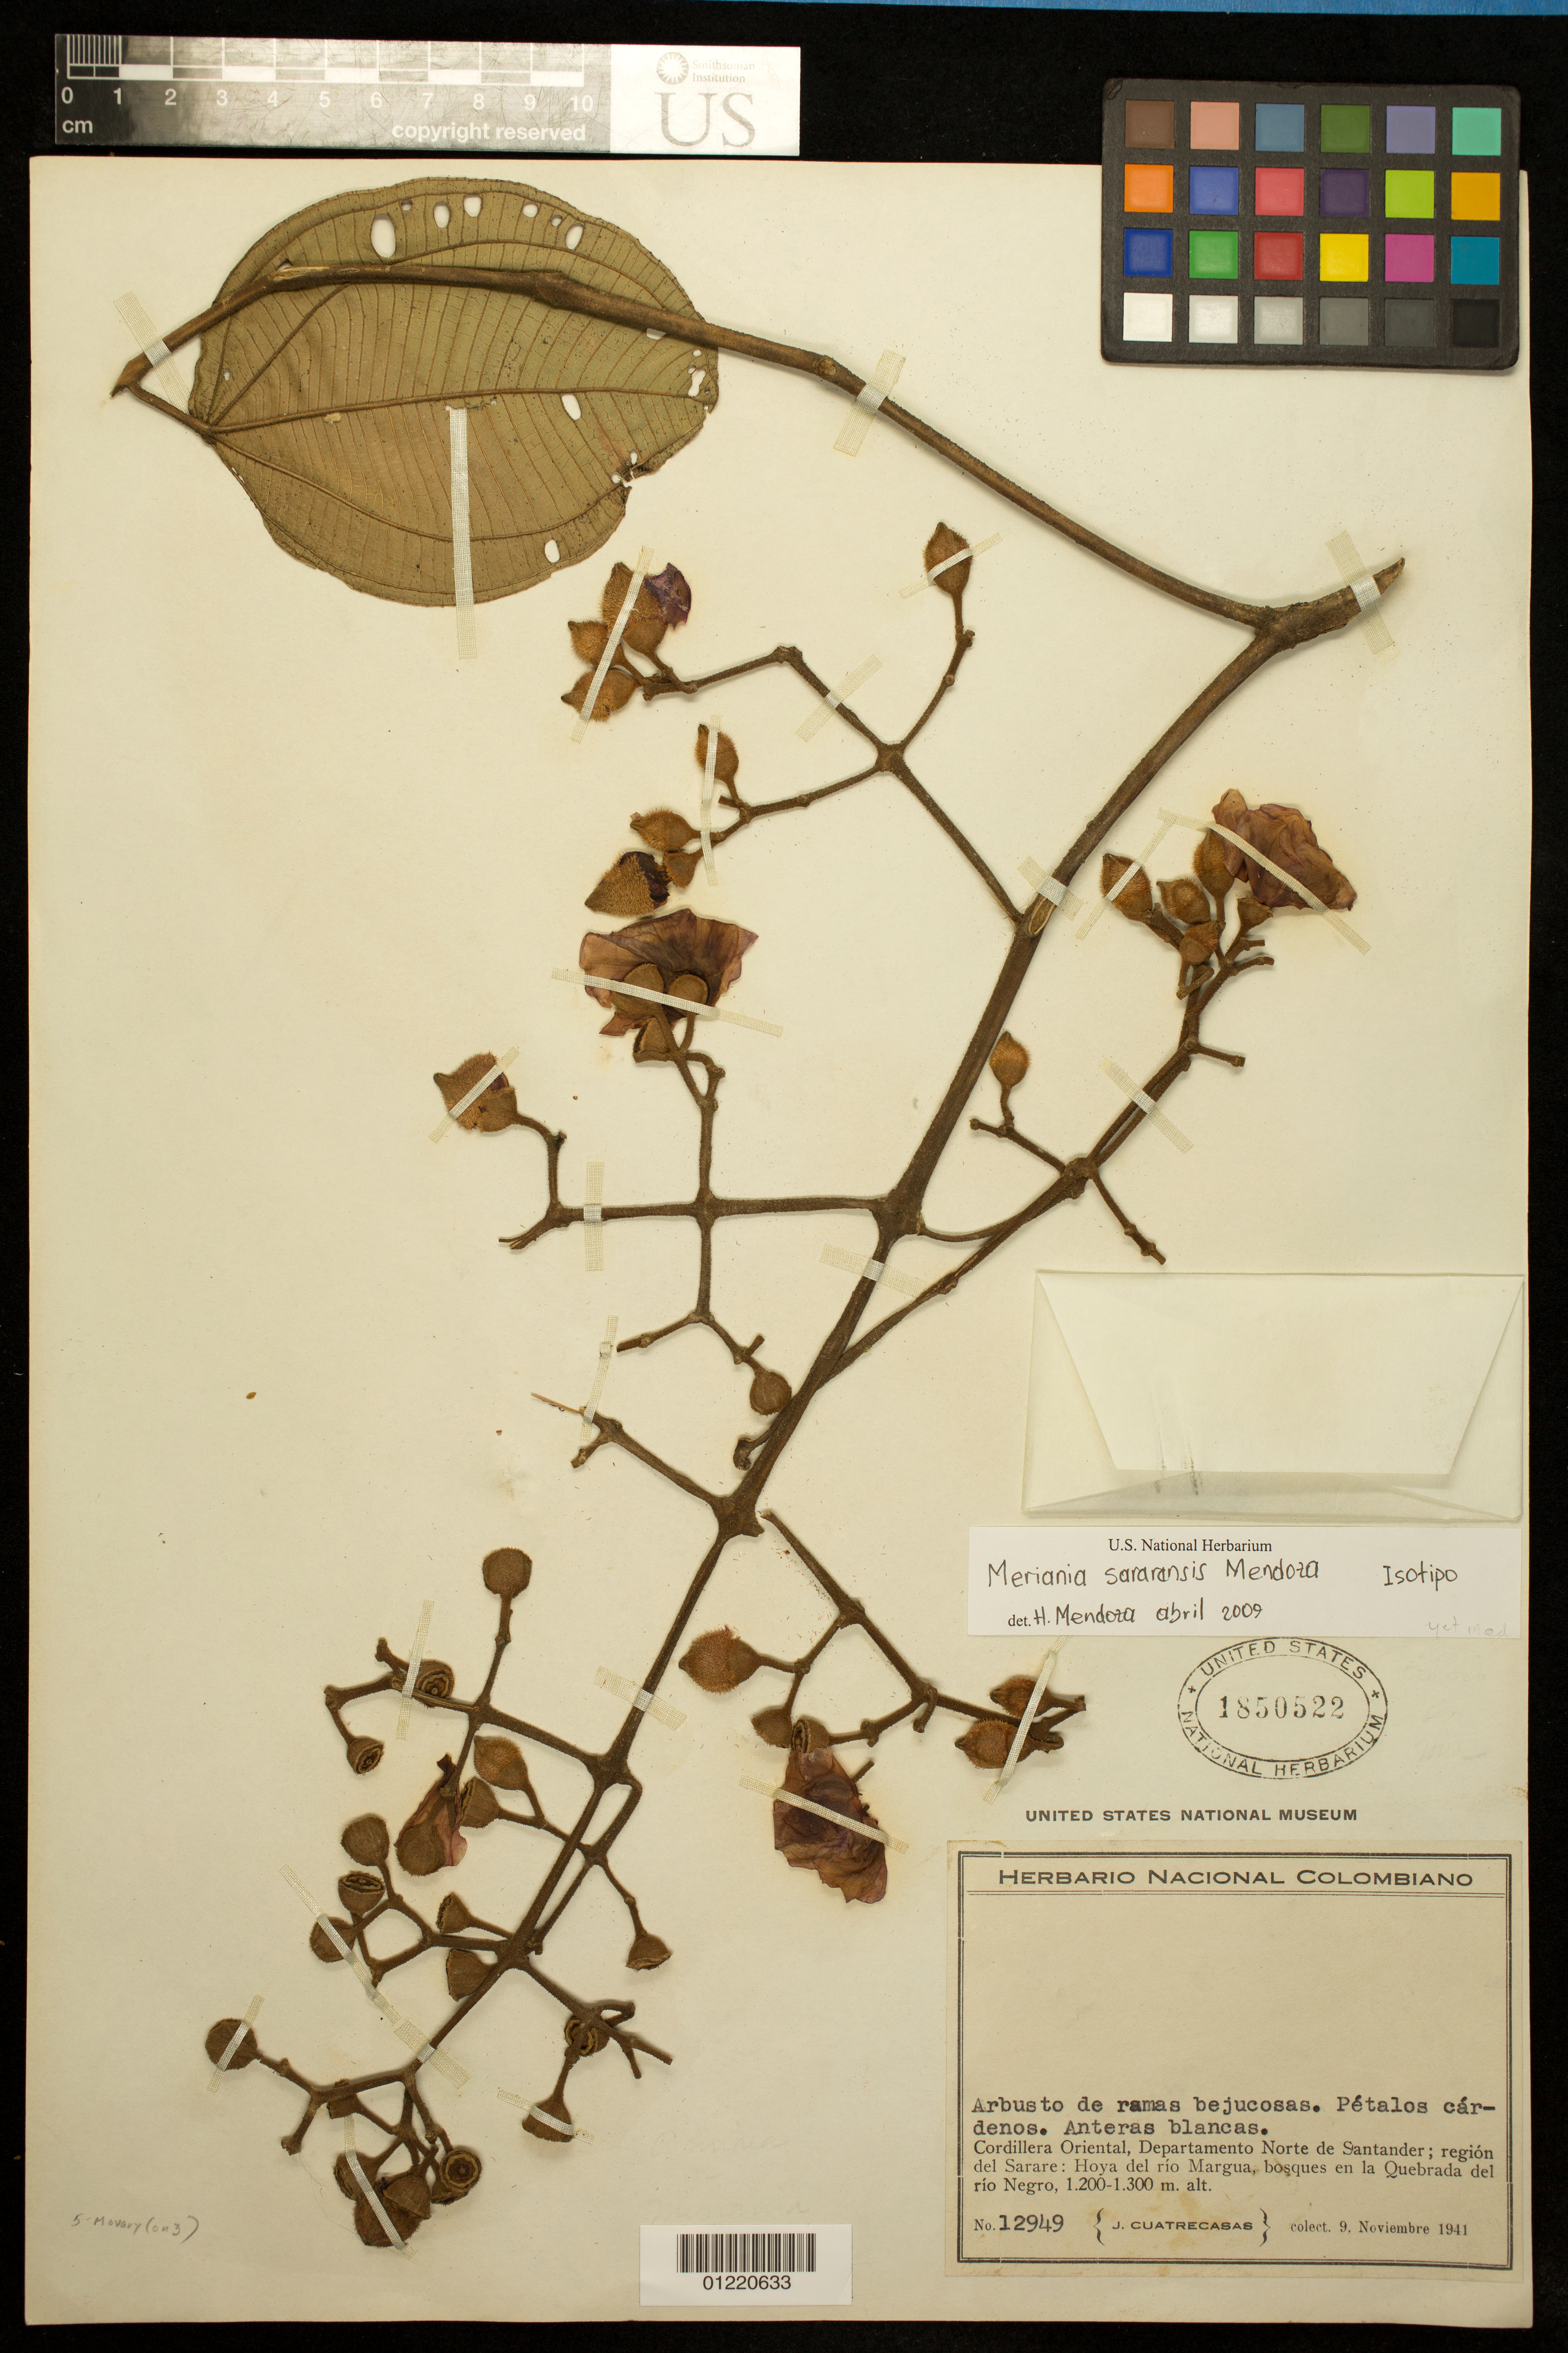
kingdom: Plantae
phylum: Tracheophyta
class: Magnoliopsida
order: Myrtales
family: Melastomataceae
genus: Meriania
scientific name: Meriania sararensis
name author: Humberto Mend. & Fern. Alonso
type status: Isotype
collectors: J. Cuatrecasas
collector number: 12949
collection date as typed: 9 Nov 1941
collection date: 1941-11-09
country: Colombia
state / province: Norte de Santander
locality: Cordillera Oriental; región del Sarare, hoya del Río Margua, en la quebrada del Río Negro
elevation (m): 1200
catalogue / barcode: US 1850522